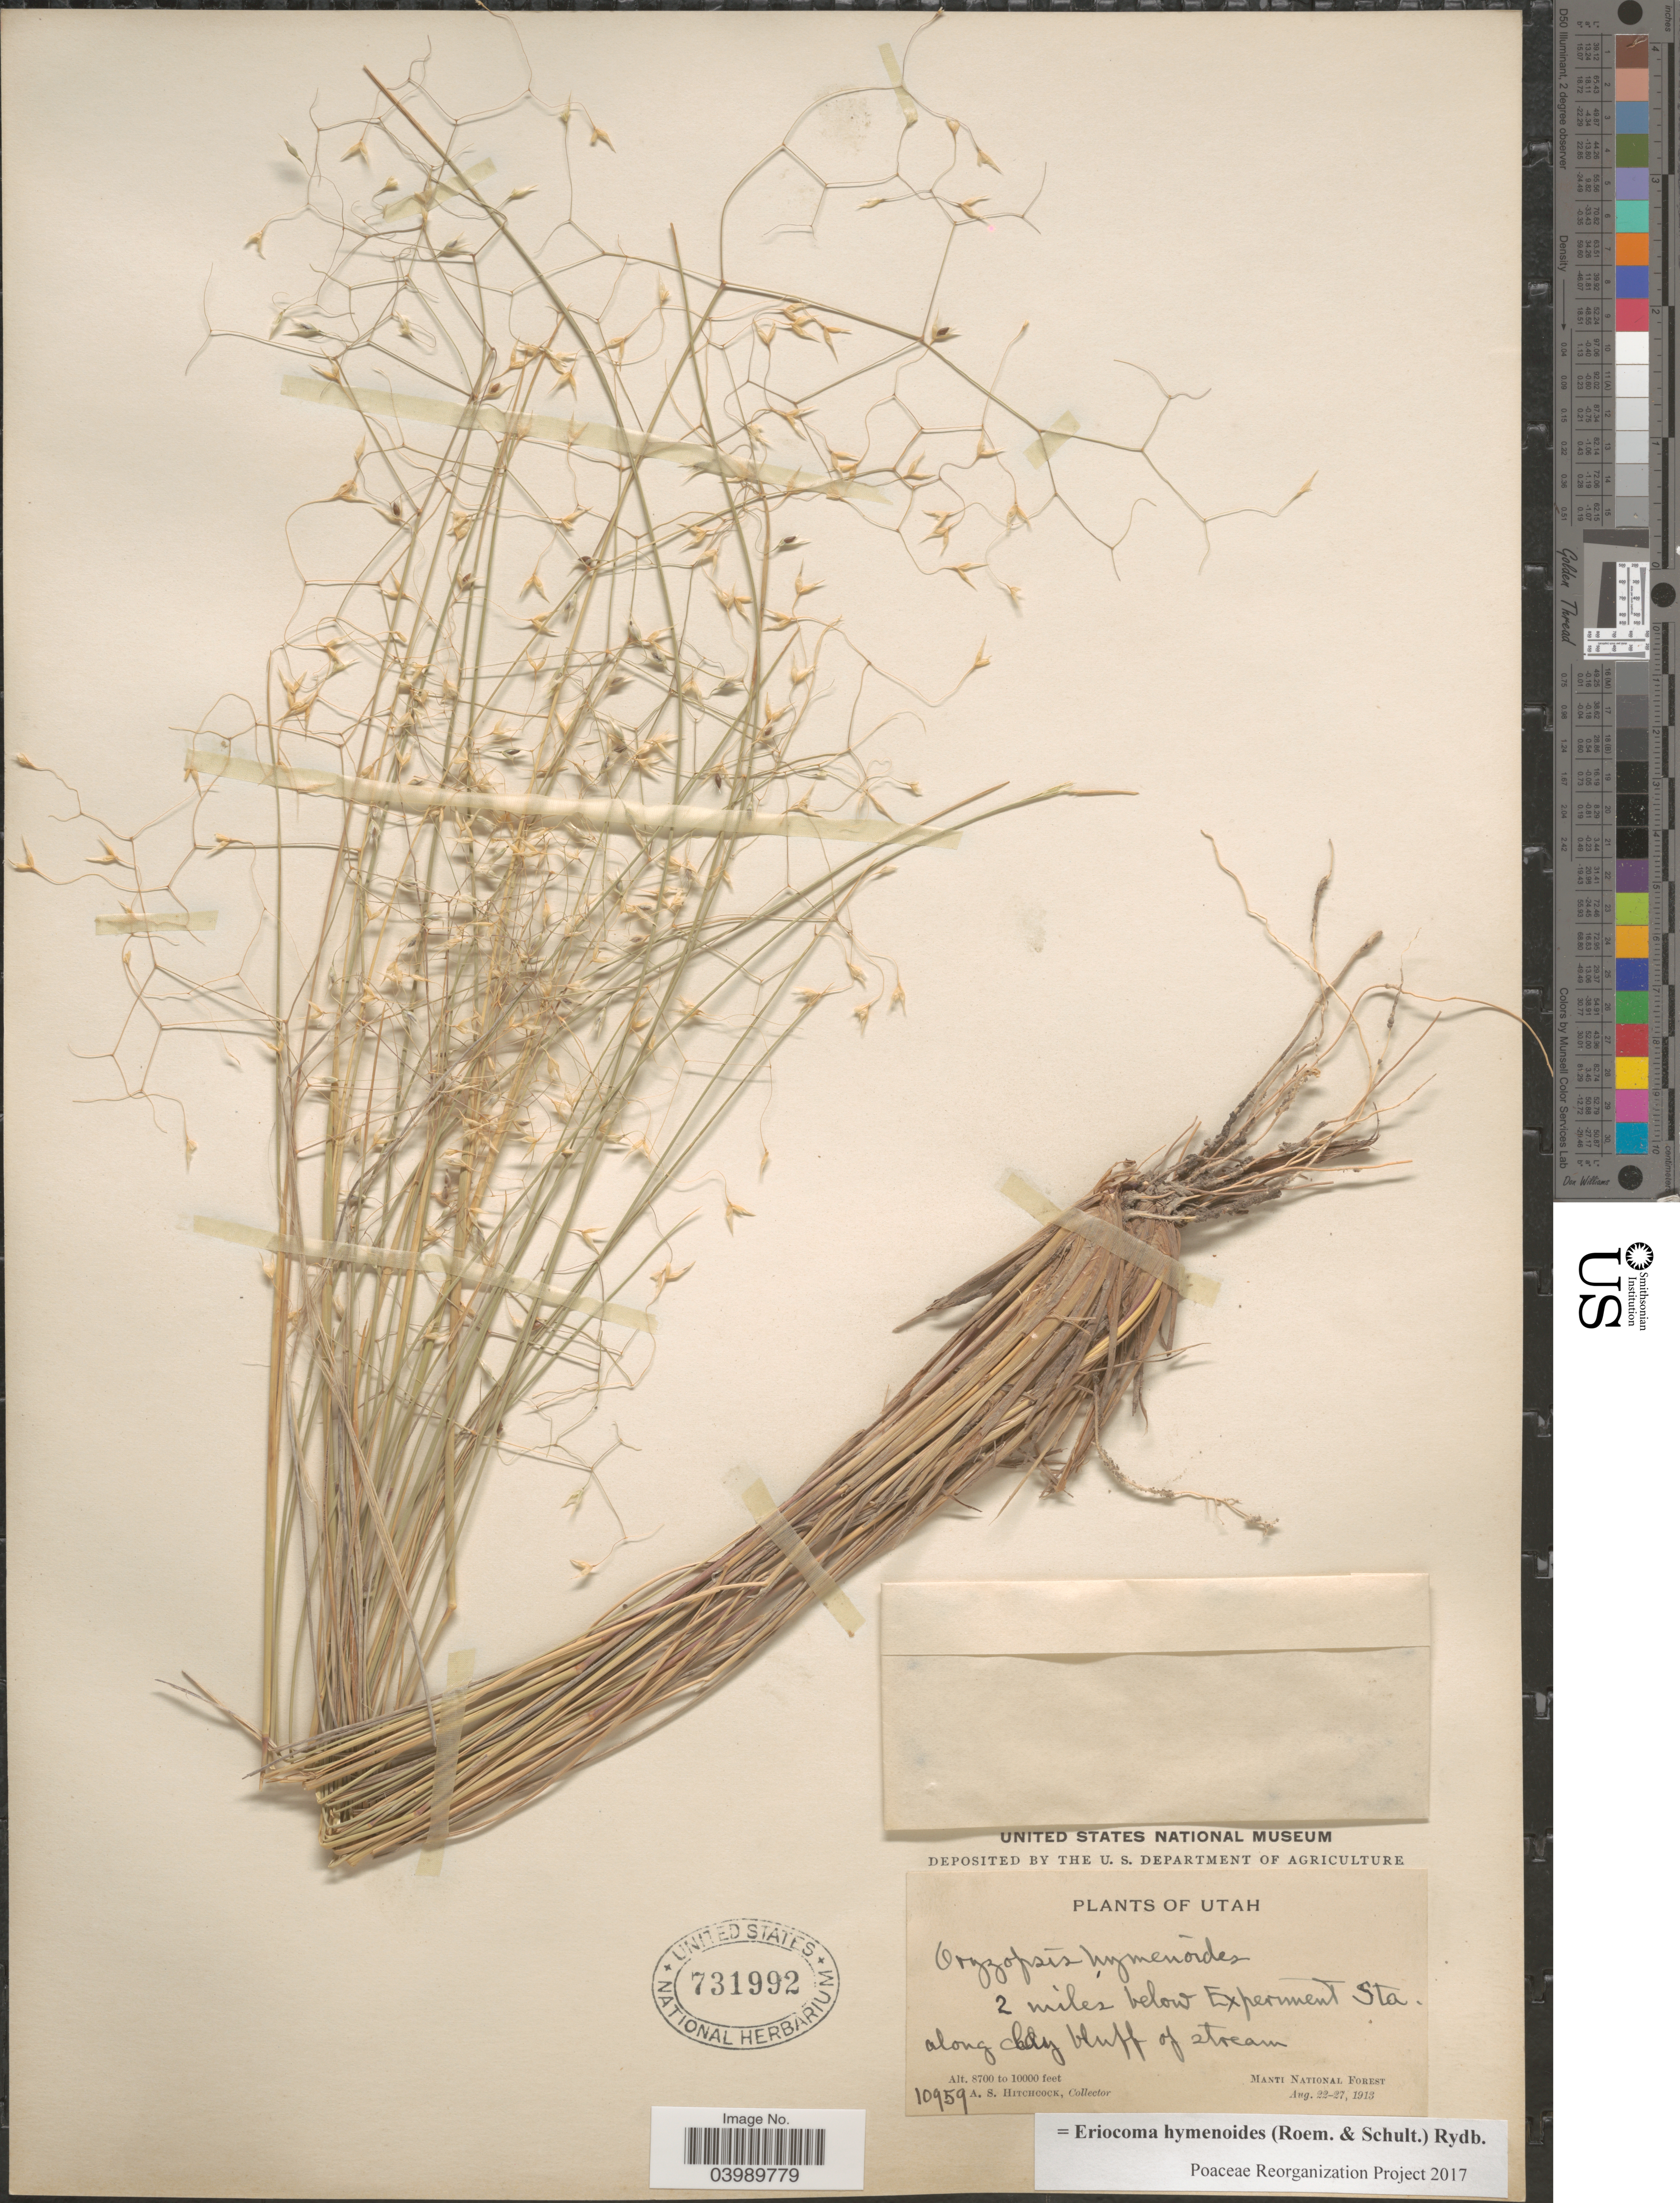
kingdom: Plantae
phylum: Tracheophyta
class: Liliopsida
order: Poales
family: Poaceae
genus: Eriocoma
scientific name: Eriocoma hymenoides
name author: (Roem. & Schult.) Rydb.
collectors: A. S. Hitchcock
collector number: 10959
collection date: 1913-08-22/1913-08-27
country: United States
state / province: Utah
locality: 2 miles below Experiment Sta. along clay bluff of stream. Manti National Forest.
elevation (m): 2652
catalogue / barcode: US 731992